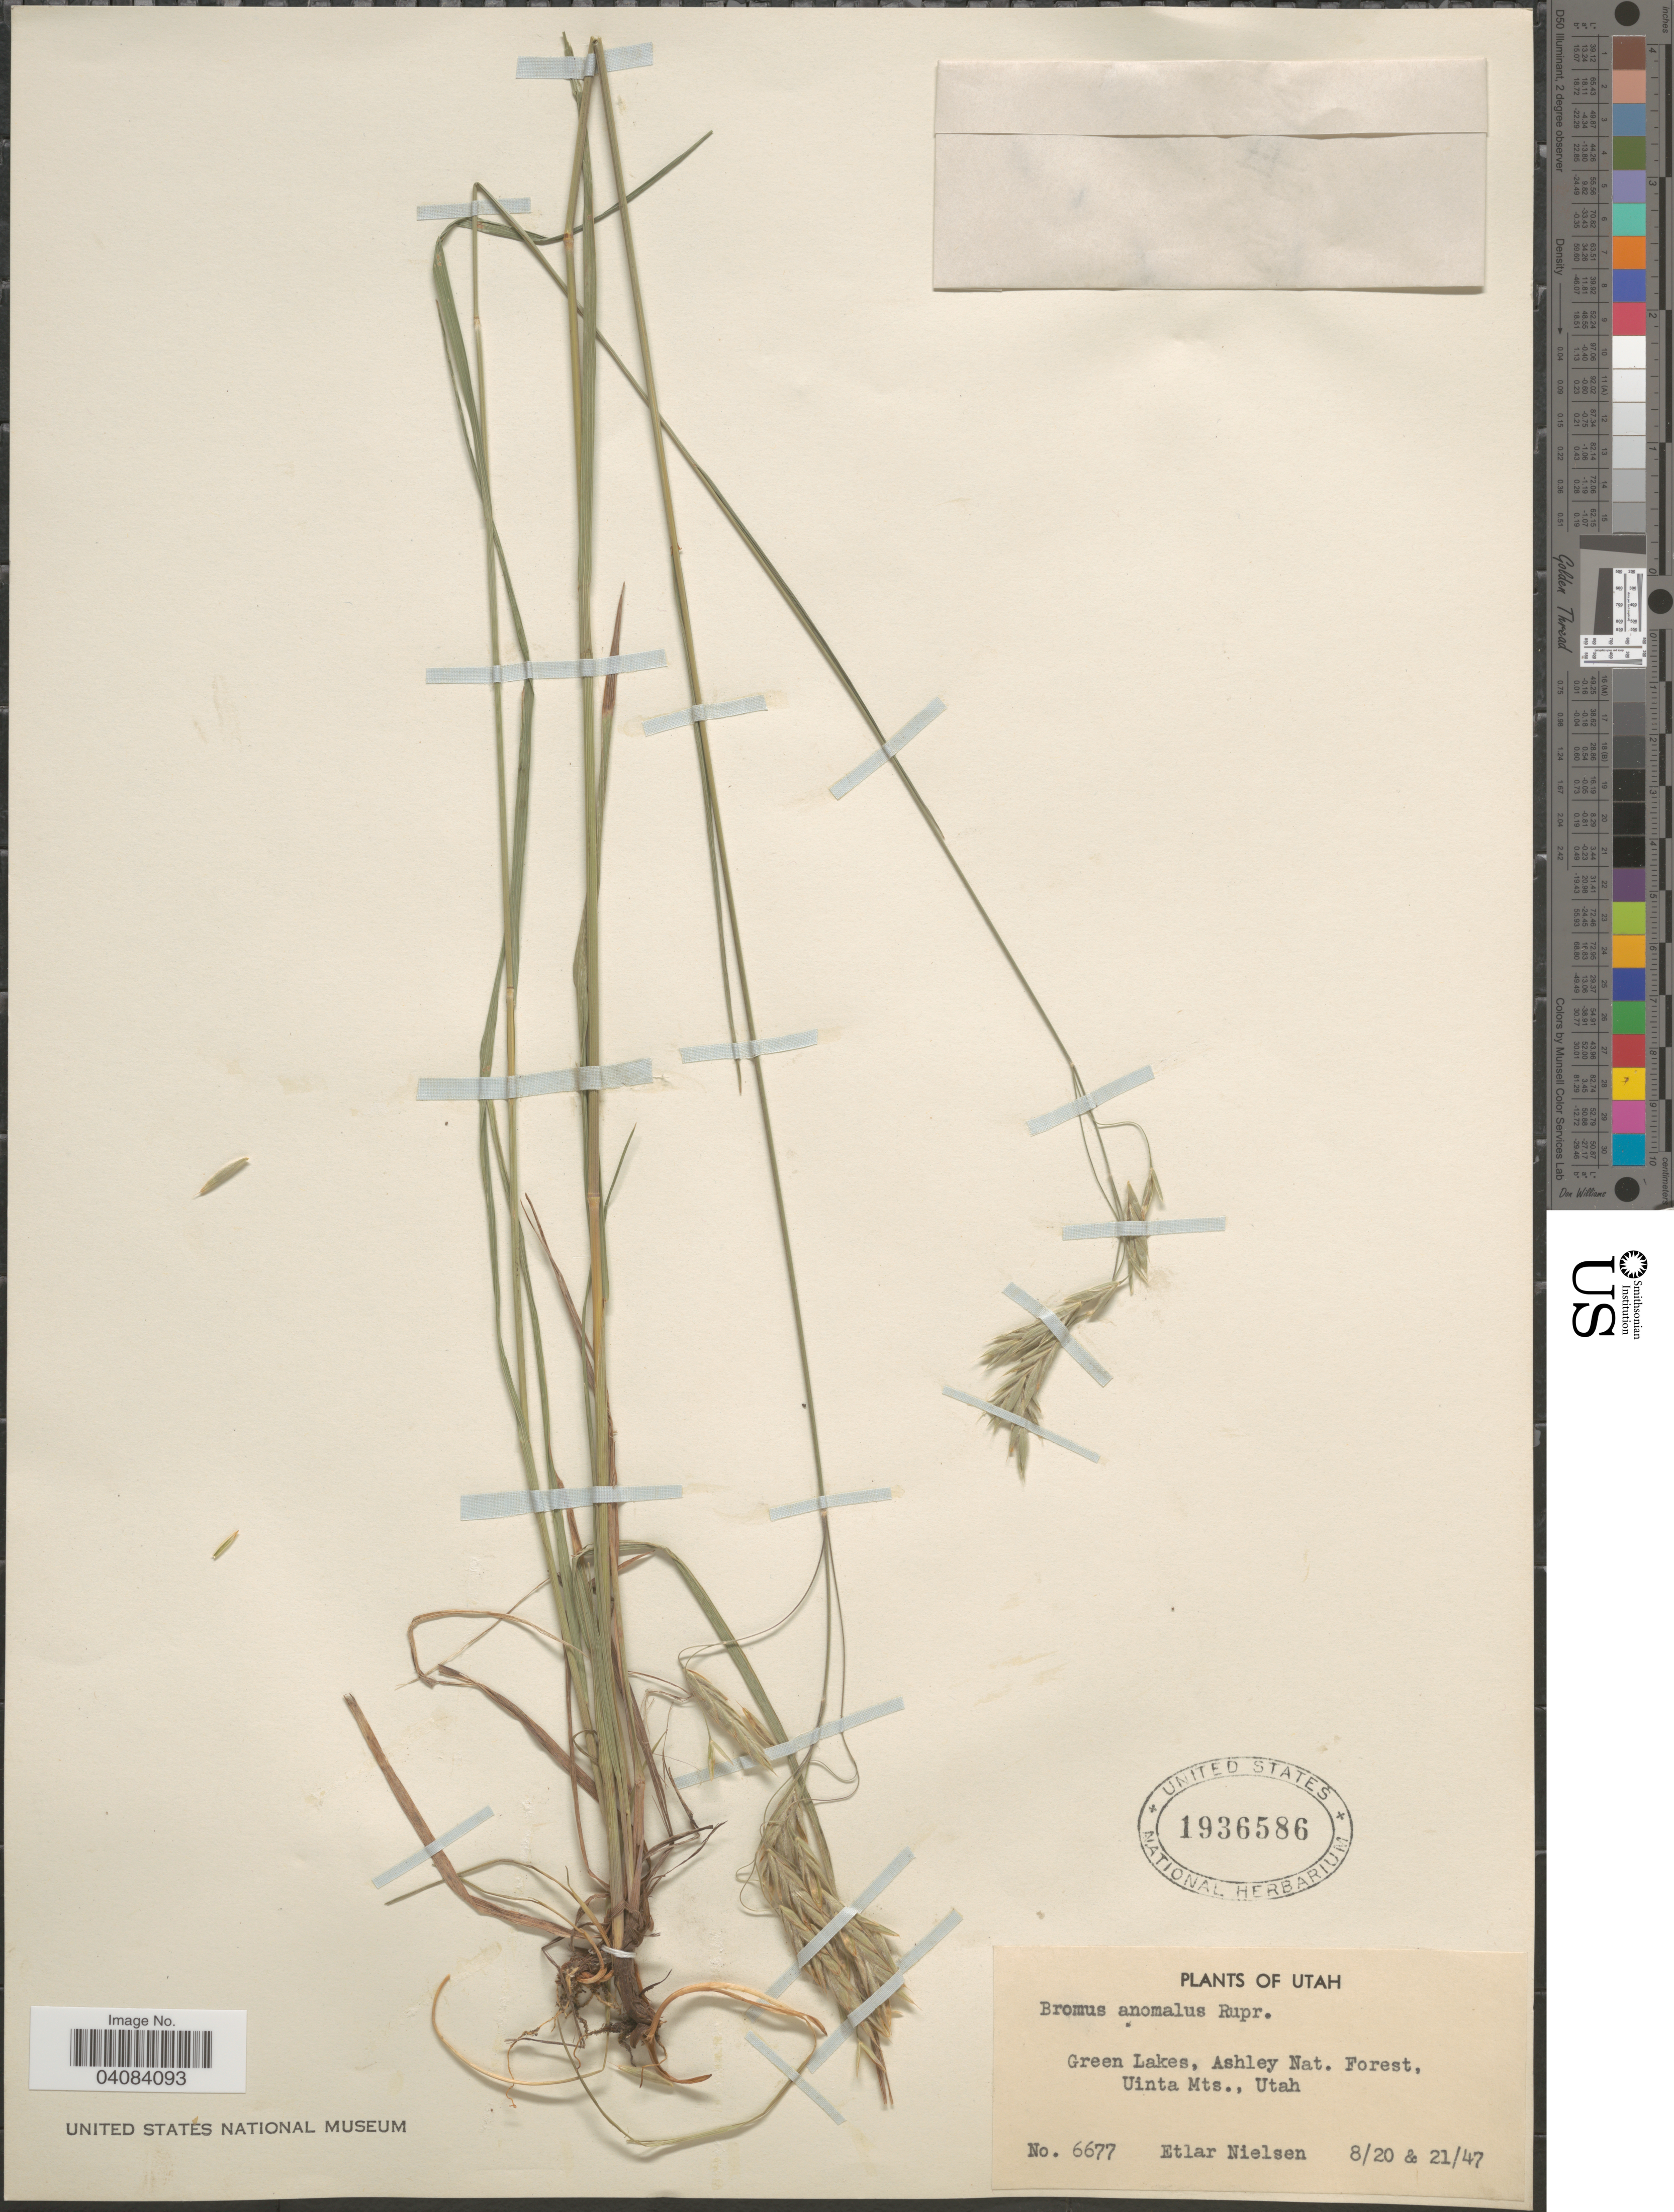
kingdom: Plantae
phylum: Tracheophyta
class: Liliopsida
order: Poales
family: Poaceae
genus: Bromus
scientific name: Bromus porteri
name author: (J.M. Coult.) Nash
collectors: E. Nielsen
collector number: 6677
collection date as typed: Transcribed d/m/y: 20/8/47 to 21/8/47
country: United States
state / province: Utah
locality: Green Lakes, Ashley Nat. Forest, Uinta Mts.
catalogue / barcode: US 1936586